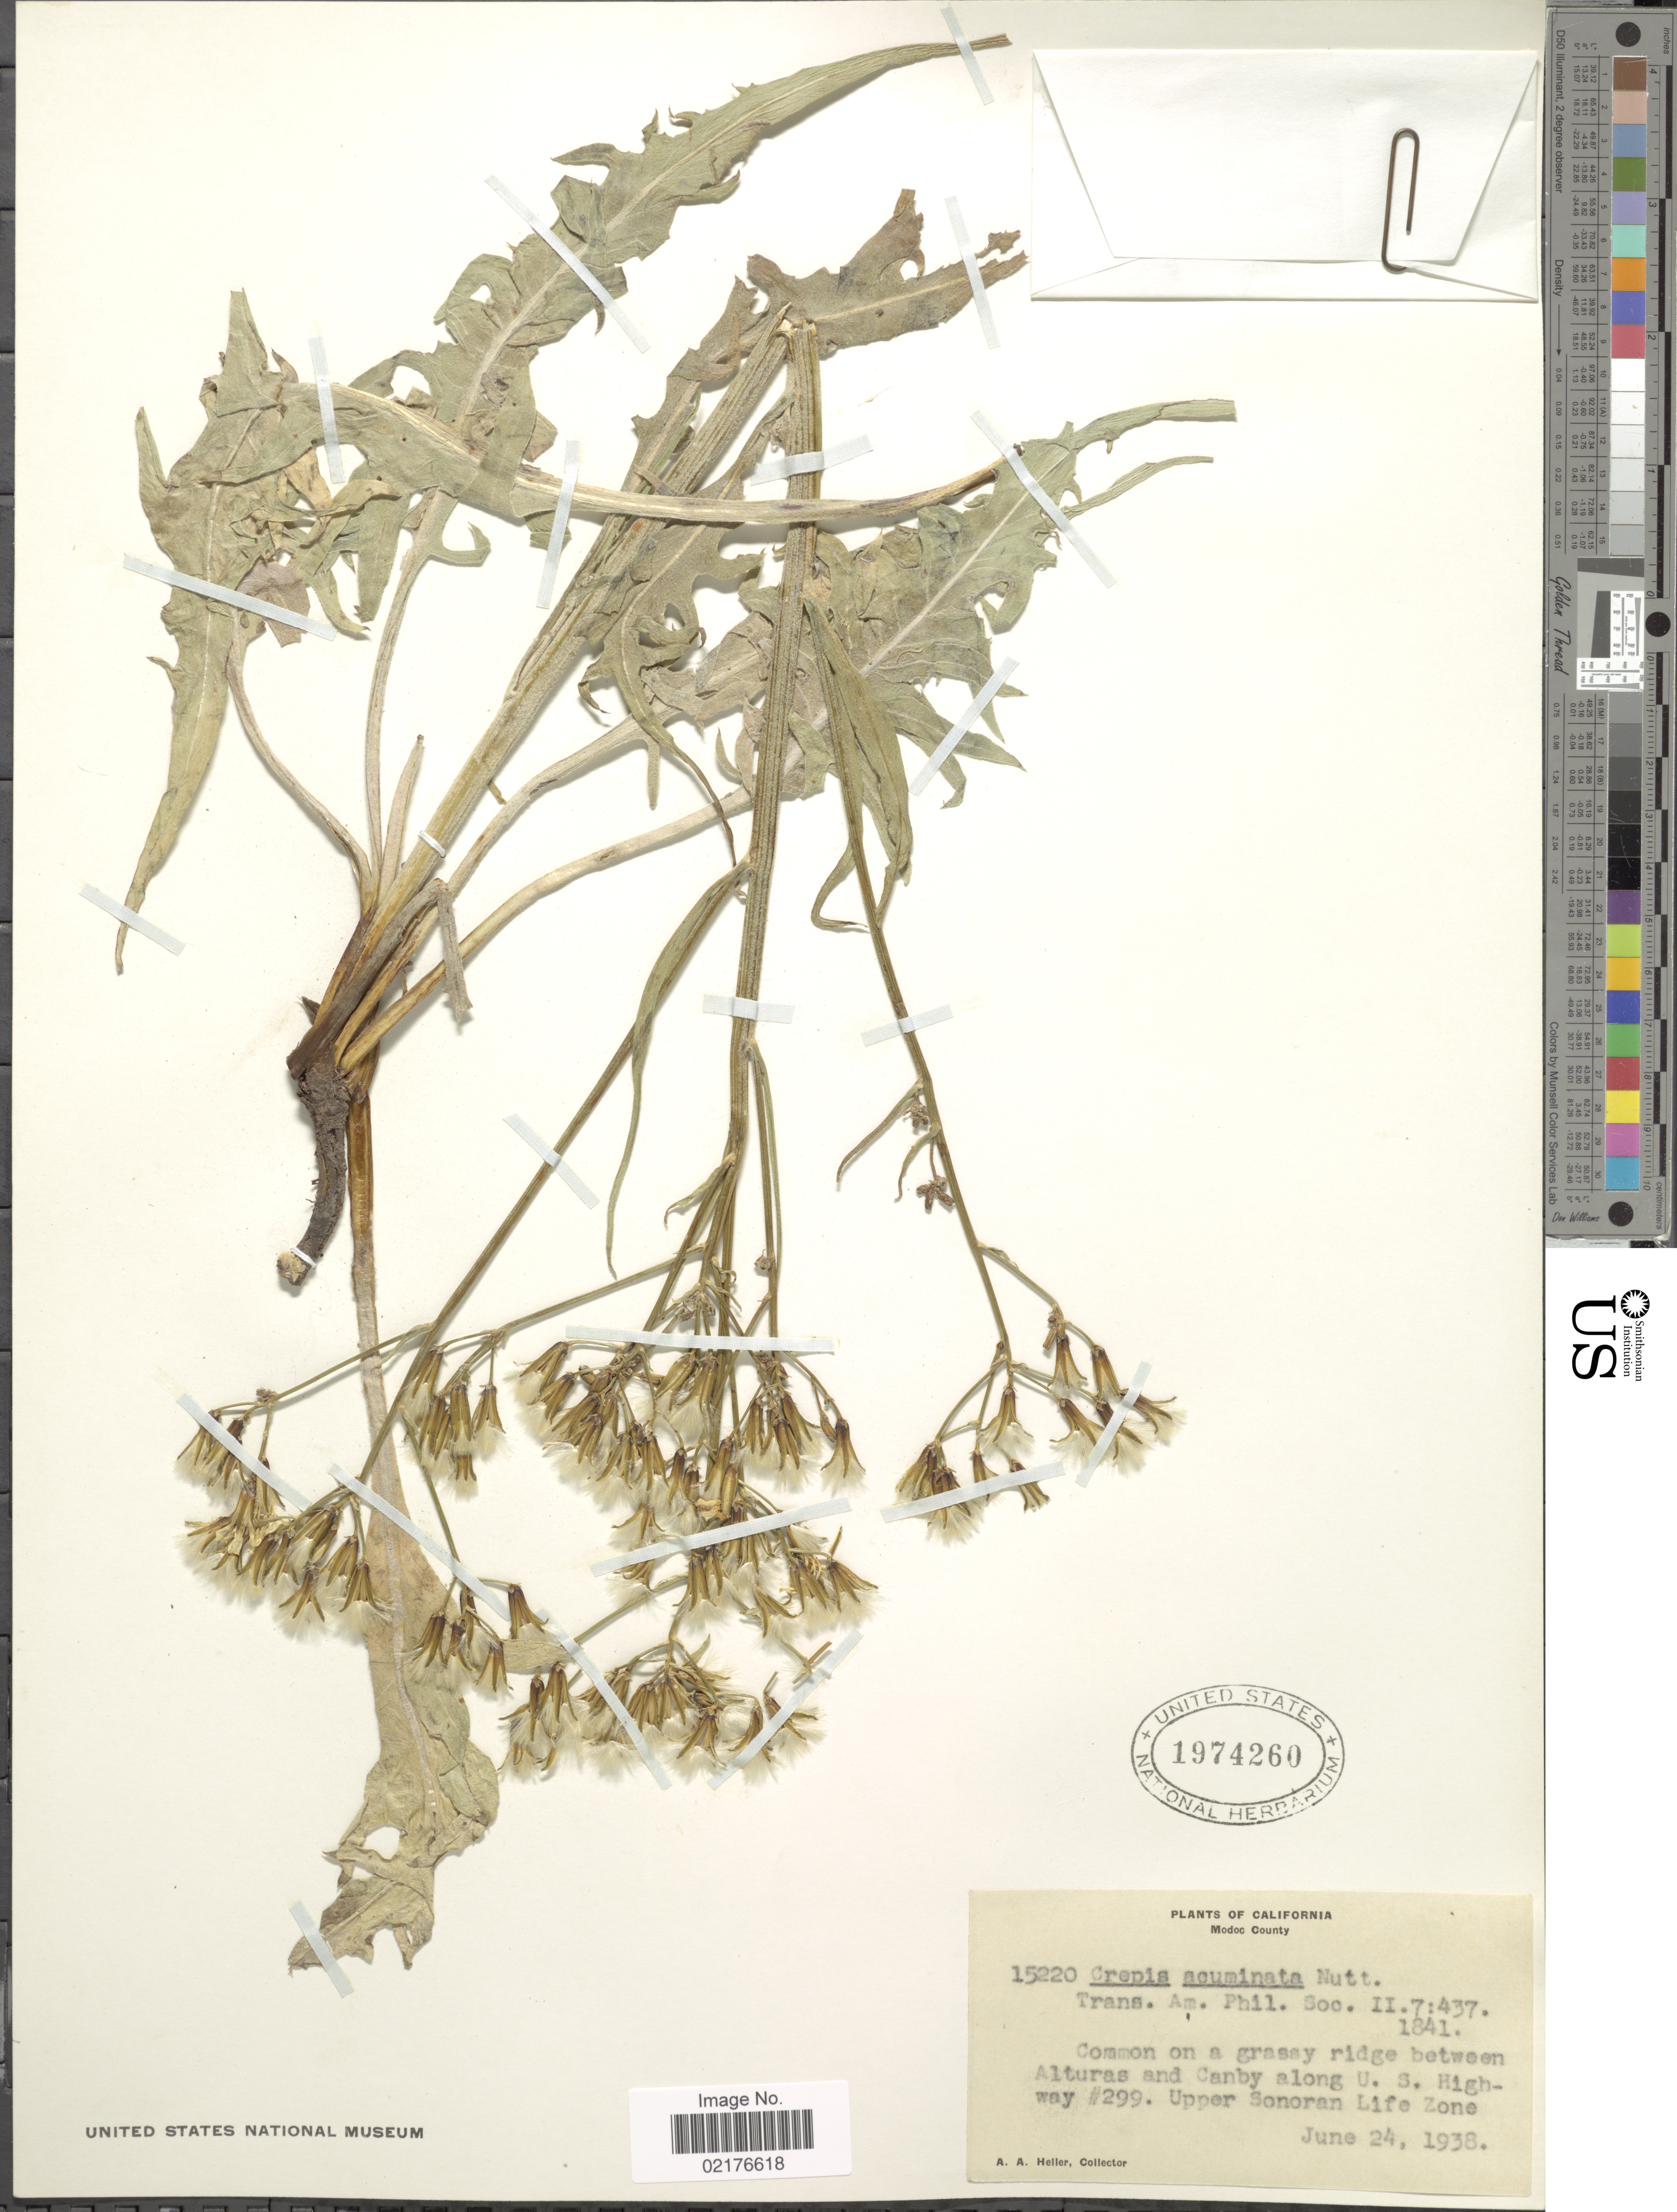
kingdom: Plantae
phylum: Tracheophyta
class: Magnoliopsida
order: Asterales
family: Asteraceae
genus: Crepis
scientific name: Crepis acuminata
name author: Nutt.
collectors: A. A. Heller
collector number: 15220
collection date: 1938-06-24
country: United States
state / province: California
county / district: Modoc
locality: Modoc County, Common on a grassy ridge between Alturas and Canby along U.S. Highway #299, Upper Sonoran Life Zone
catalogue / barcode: US 1974260